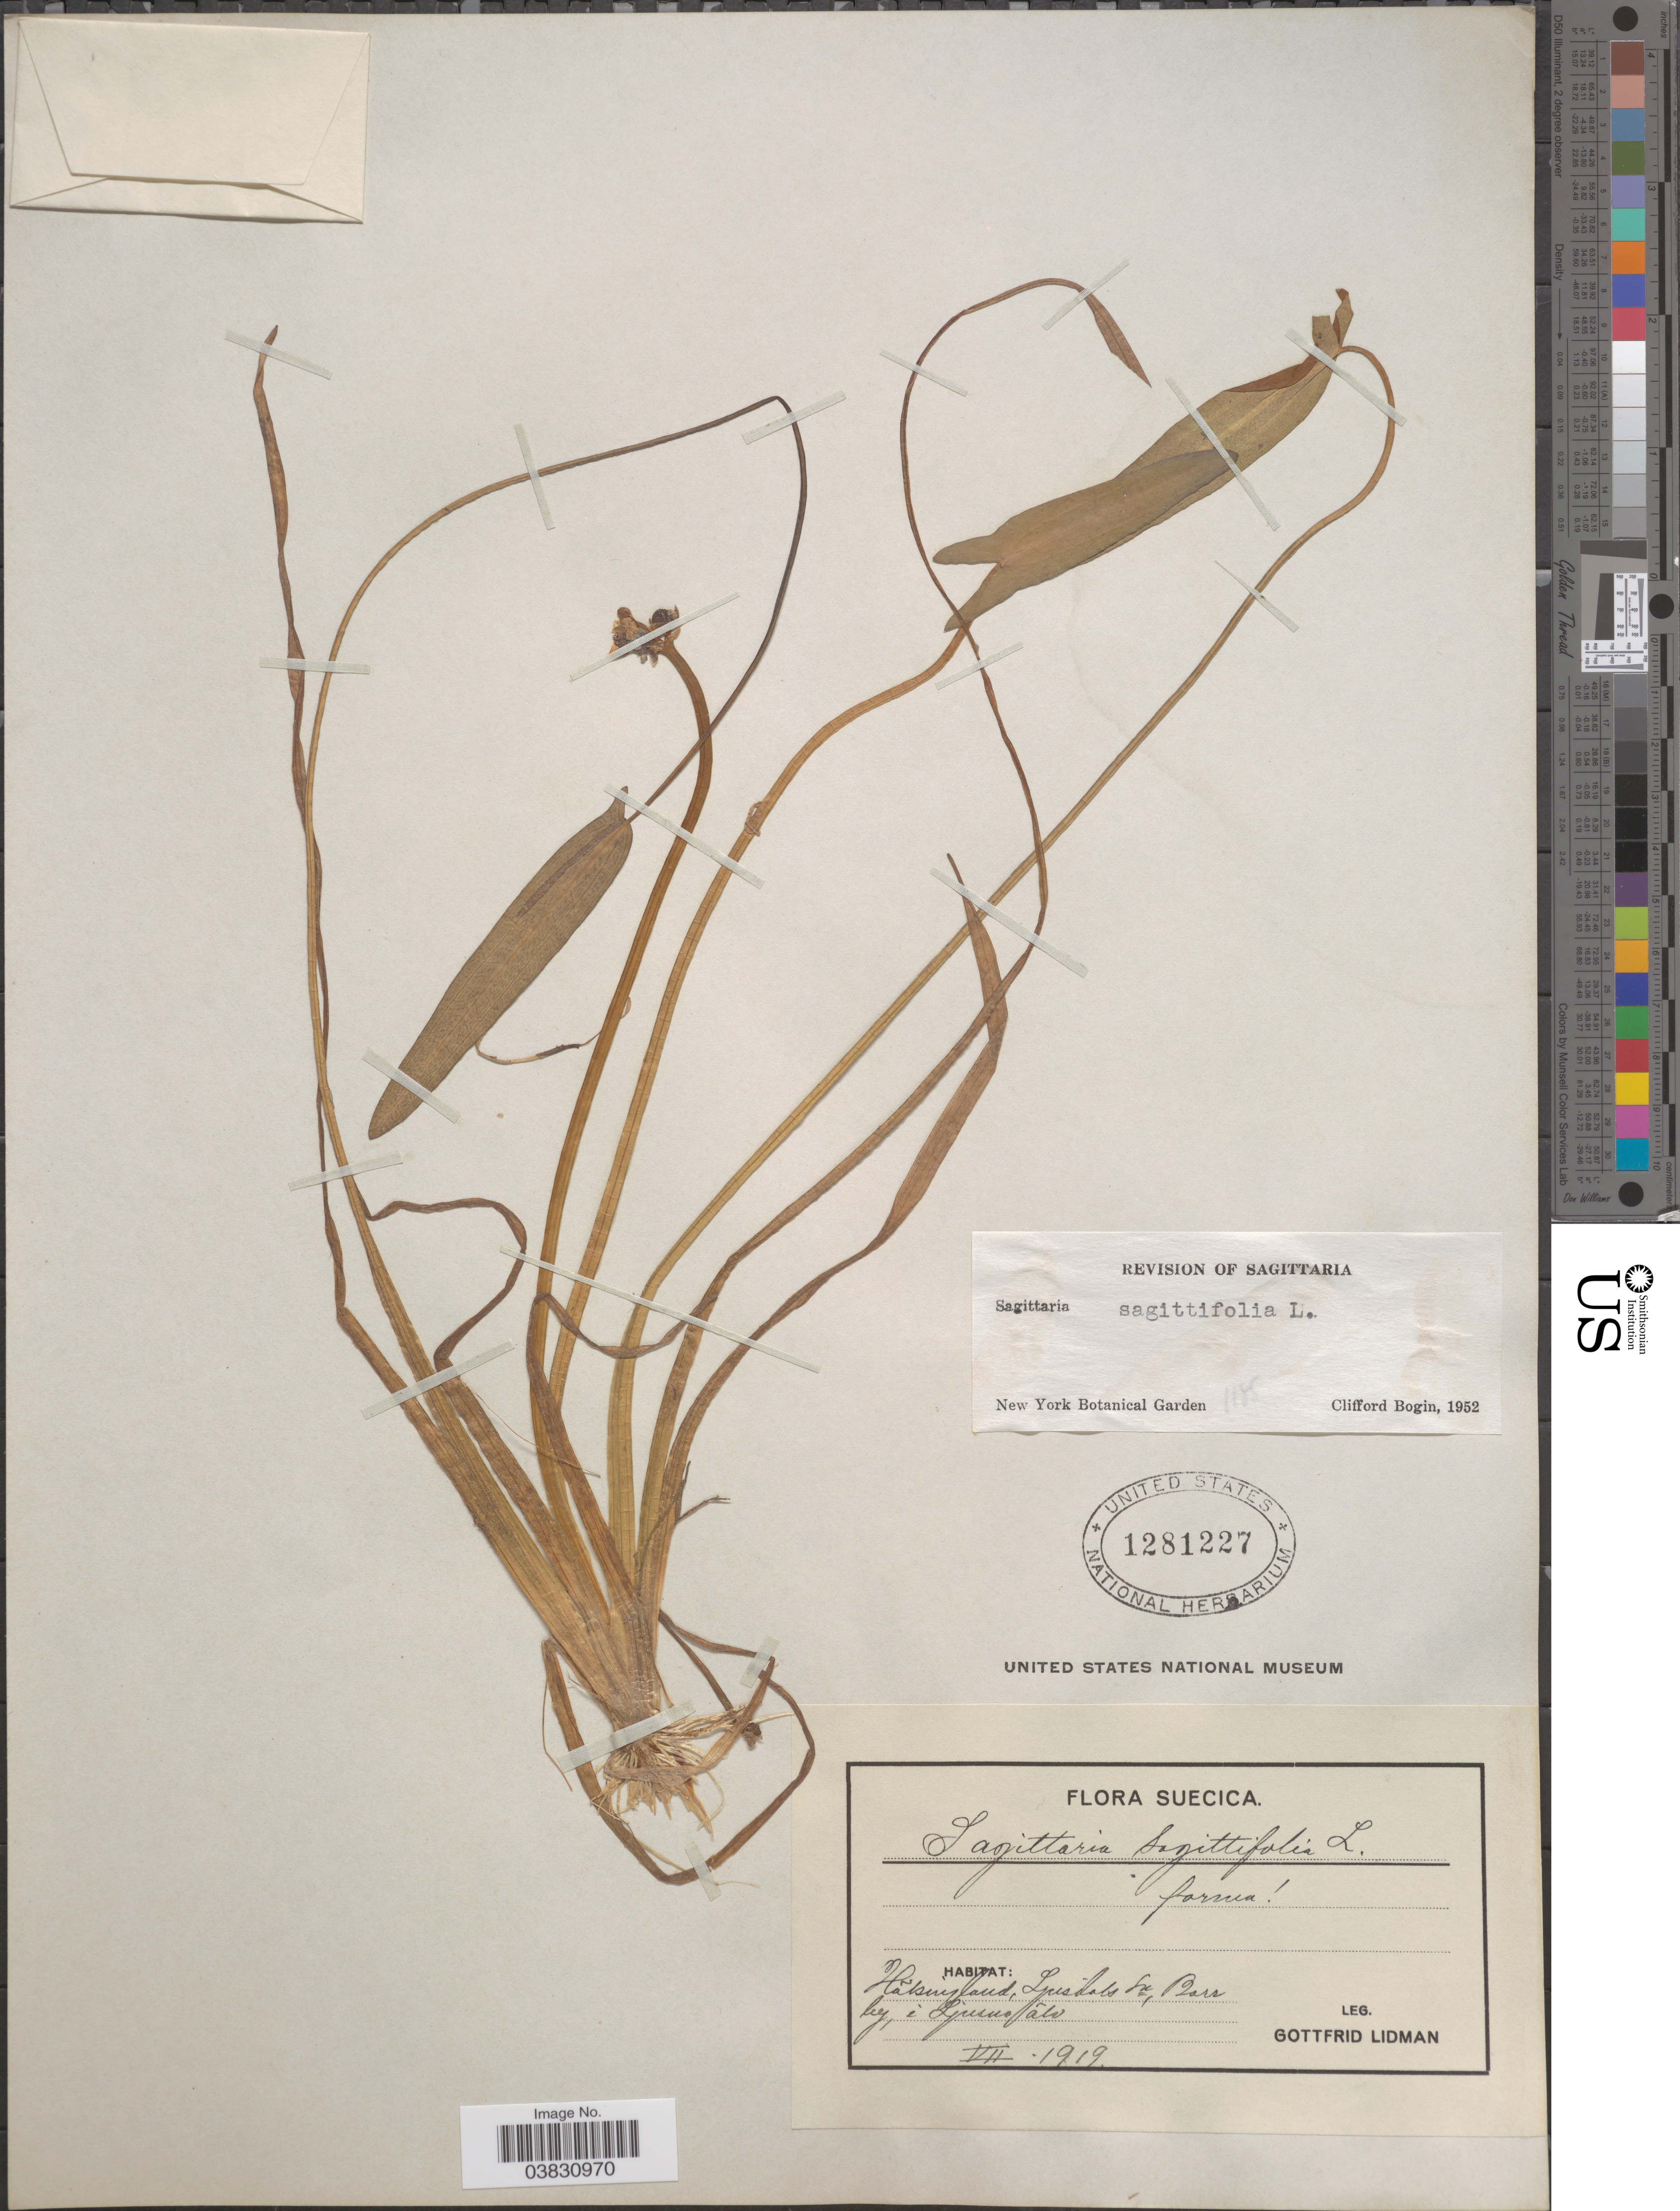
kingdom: Plantae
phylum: Tracheophyta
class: Liliopsida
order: Alismatales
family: Alismataceae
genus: Sagittaria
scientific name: Sagittaria sagittifolia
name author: L.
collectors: G. Lidman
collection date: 1919-07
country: Sweden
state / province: Gavleborg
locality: Suecica. Hälsingland, Ljusdal sn. Barr, by i Ljusne alr. [interpreted]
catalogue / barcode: US 1281227